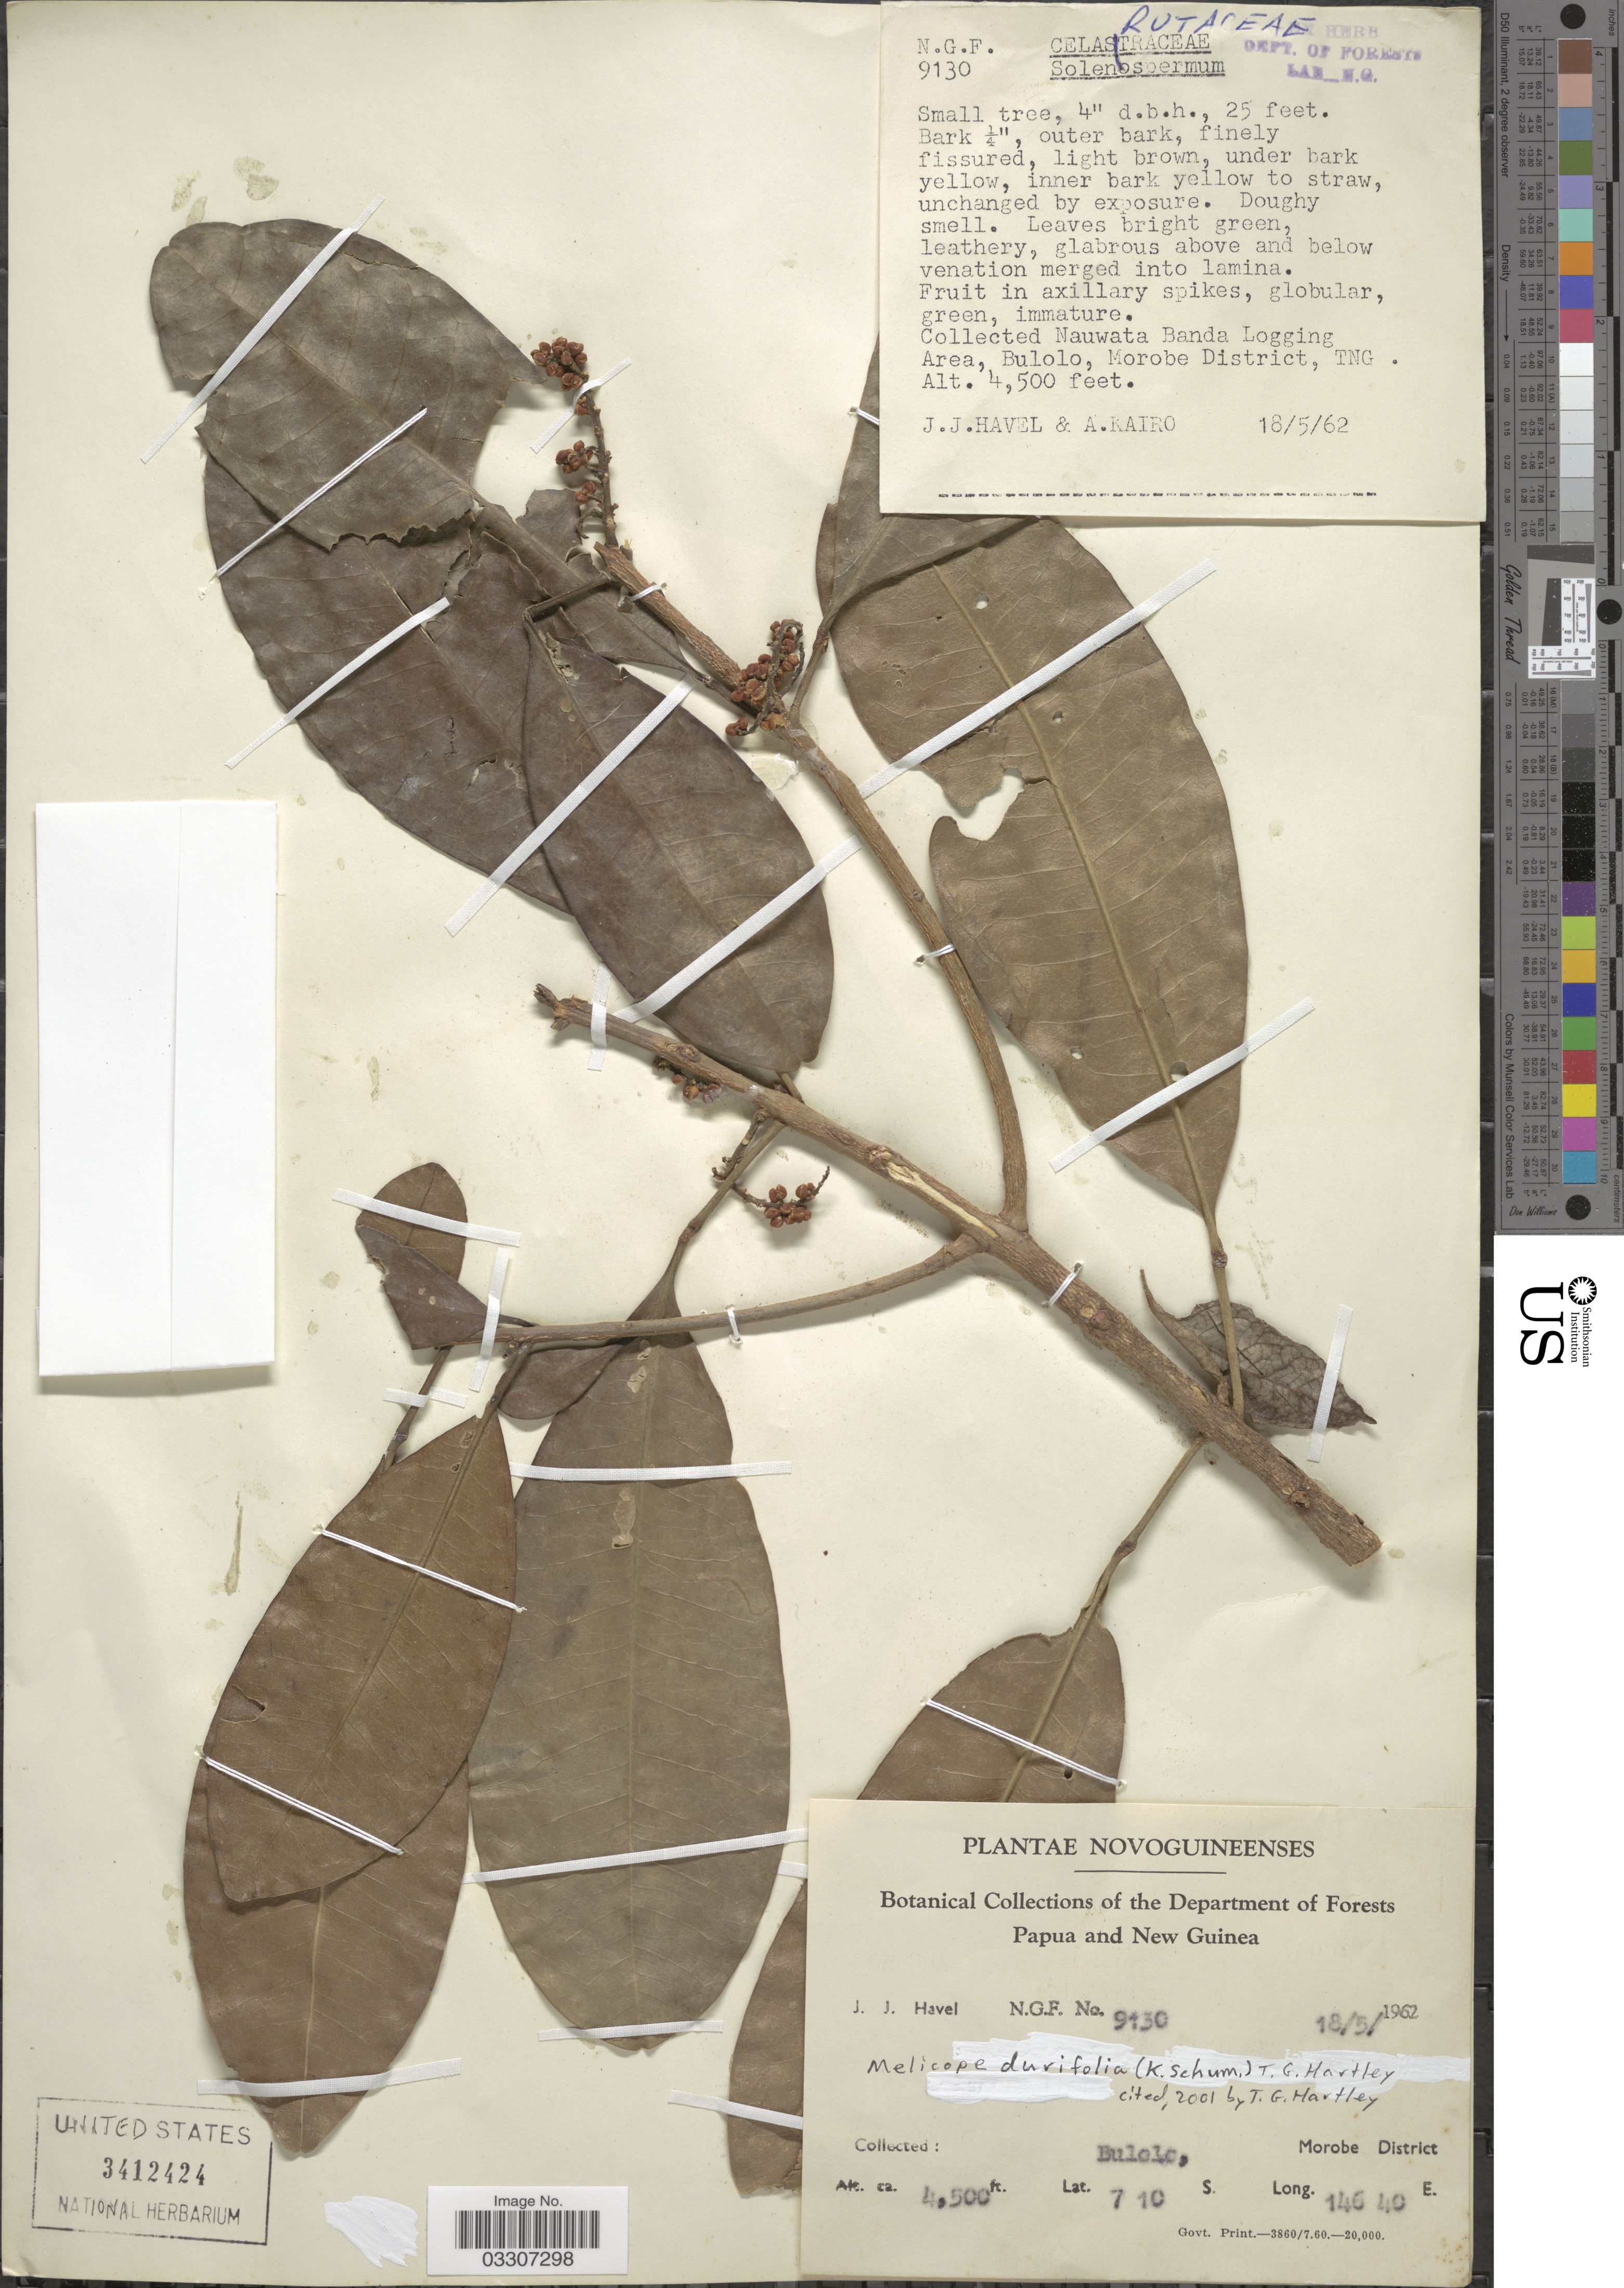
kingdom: Plantae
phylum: Tracheophyta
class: Magnoliopsida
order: Sapindales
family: Rutaceae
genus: Melicope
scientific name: Melicope durifolia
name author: (K. Schum.) T.G. Hartley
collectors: J. Havel & A. Kairo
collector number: N.G.F.9130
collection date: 1962-05-18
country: Papua New Guinea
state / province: Morobe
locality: Nauwata Banda Logging Area, Bulolo, Morobe District, TNG.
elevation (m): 1372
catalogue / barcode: US 3412424